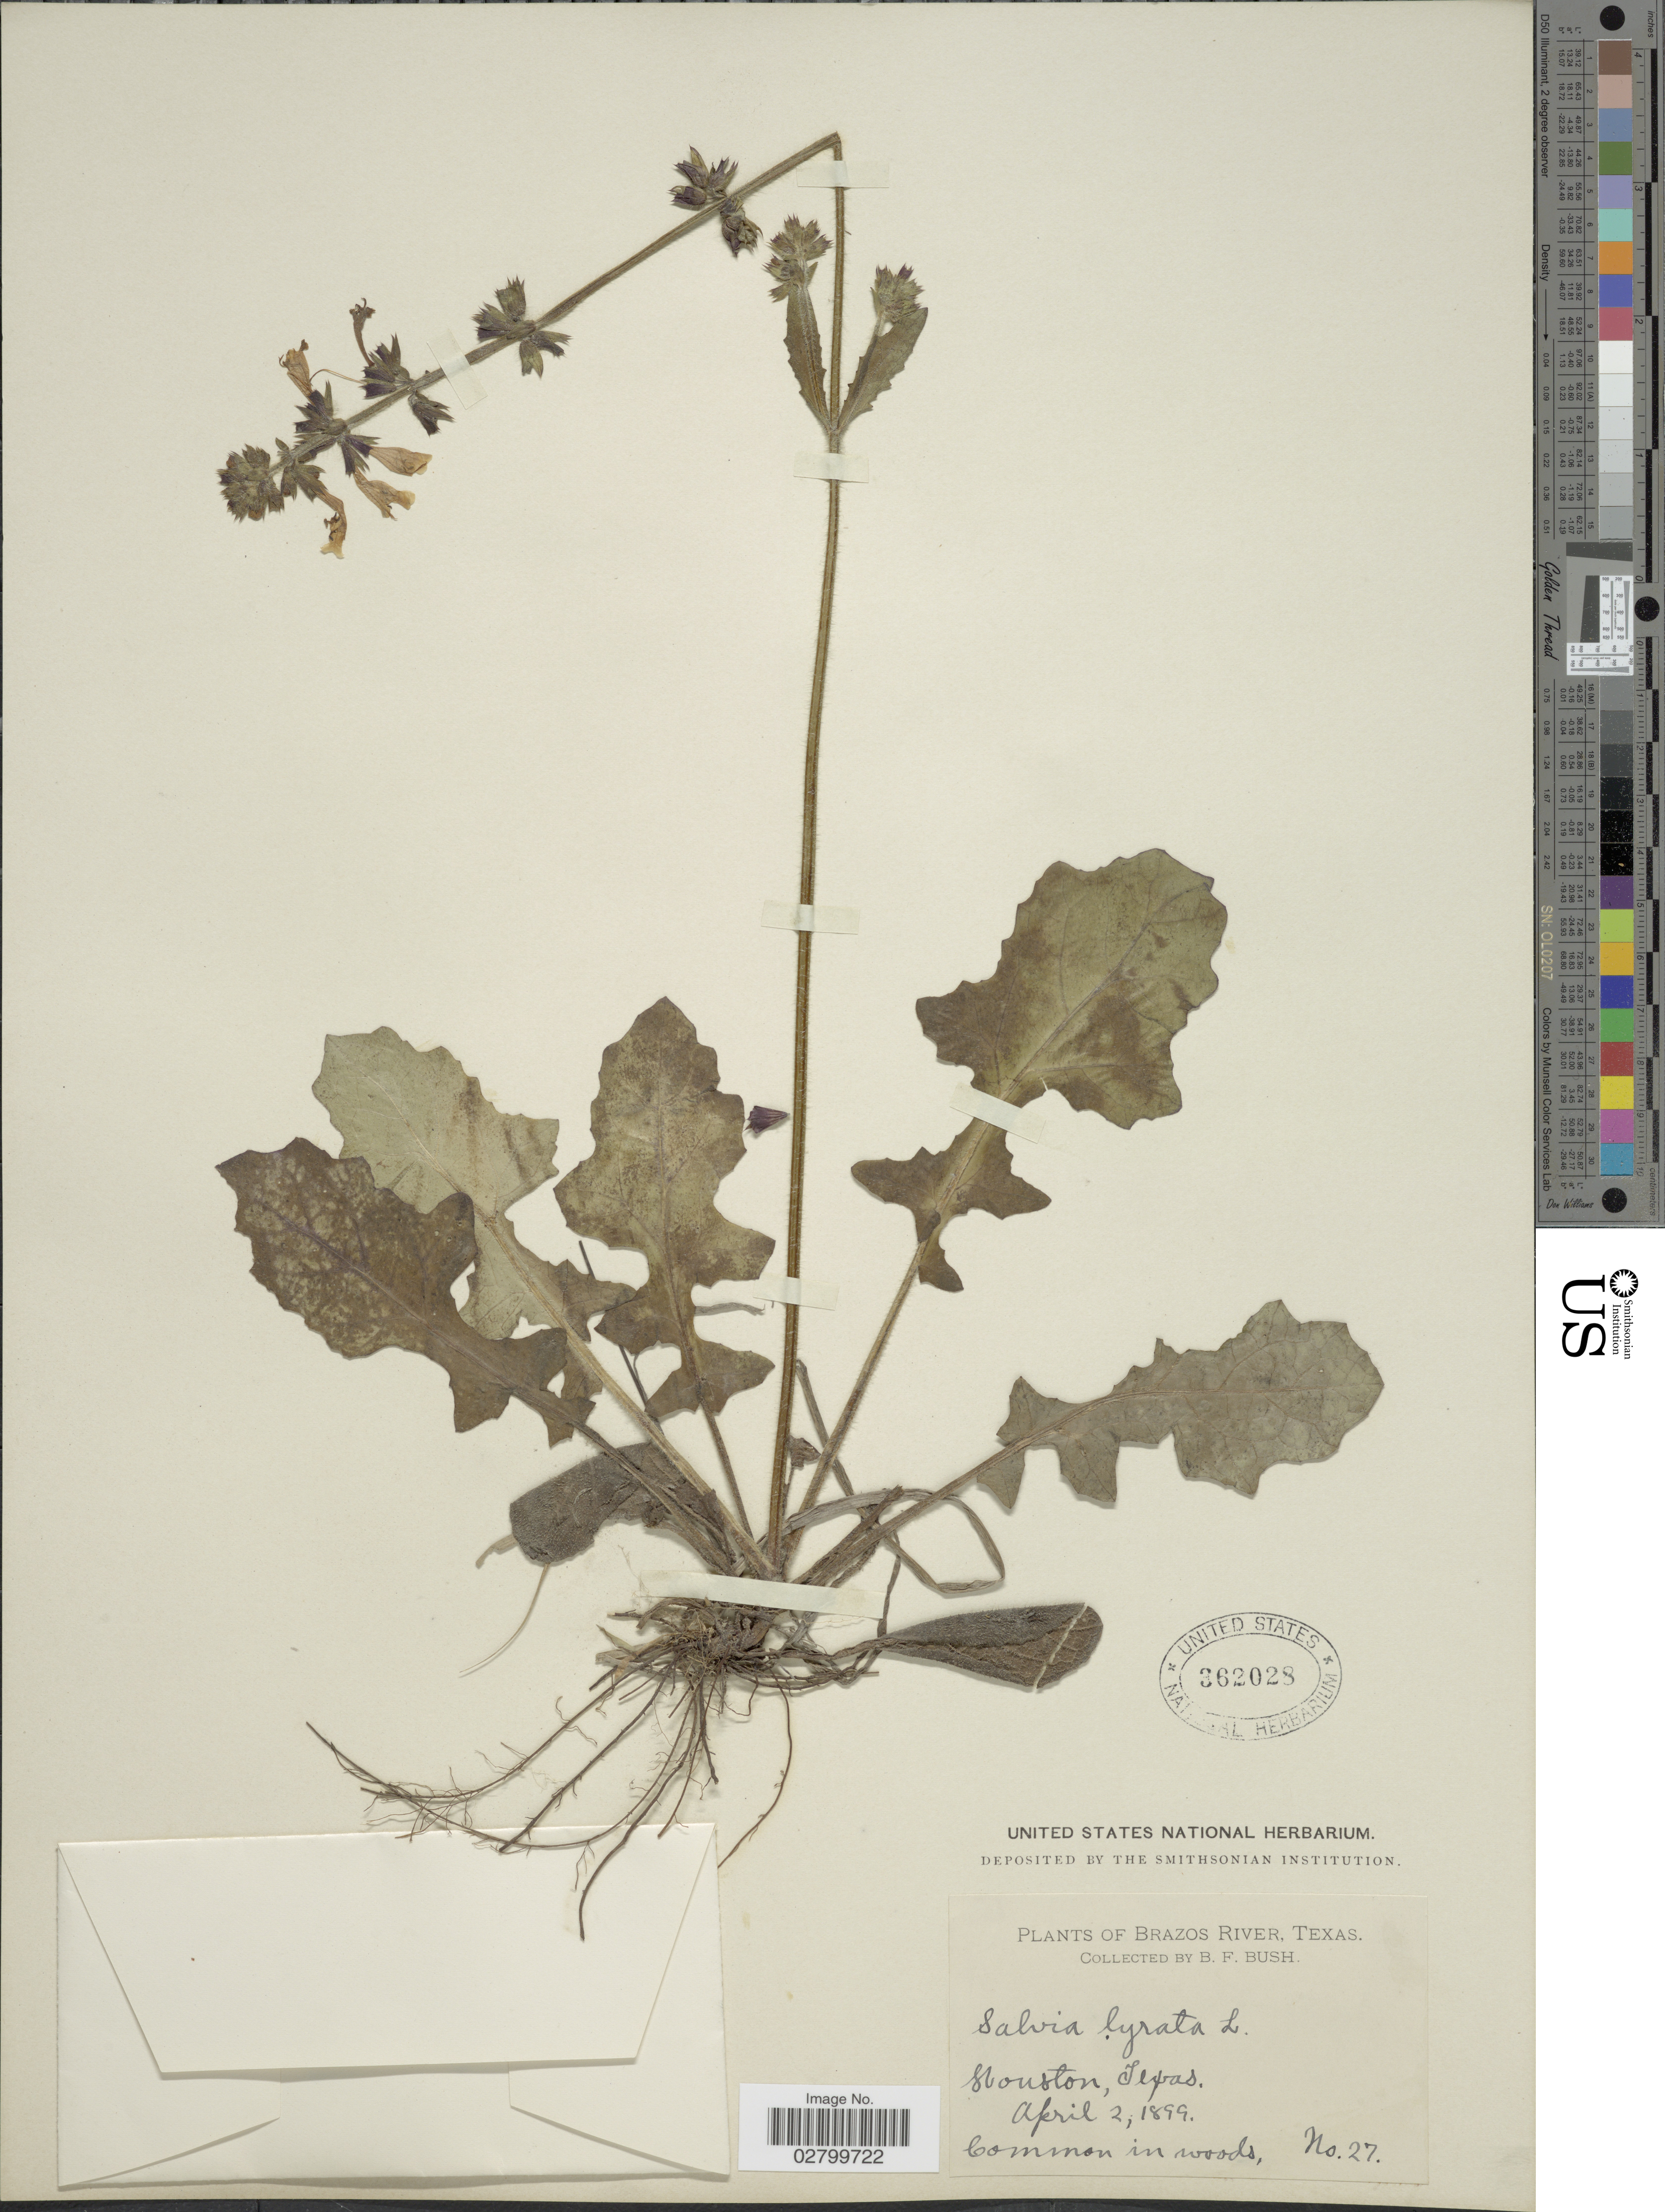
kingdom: Plantae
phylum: Tracheophyta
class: Magnoliopsida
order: Lamiales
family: Lamiaceae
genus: Salvia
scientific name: Salvia lyrata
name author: L.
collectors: B. F. Bush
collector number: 27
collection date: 1899-04-02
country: United States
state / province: Texas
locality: Brazos River, Texas. Houston.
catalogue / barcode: US 362028